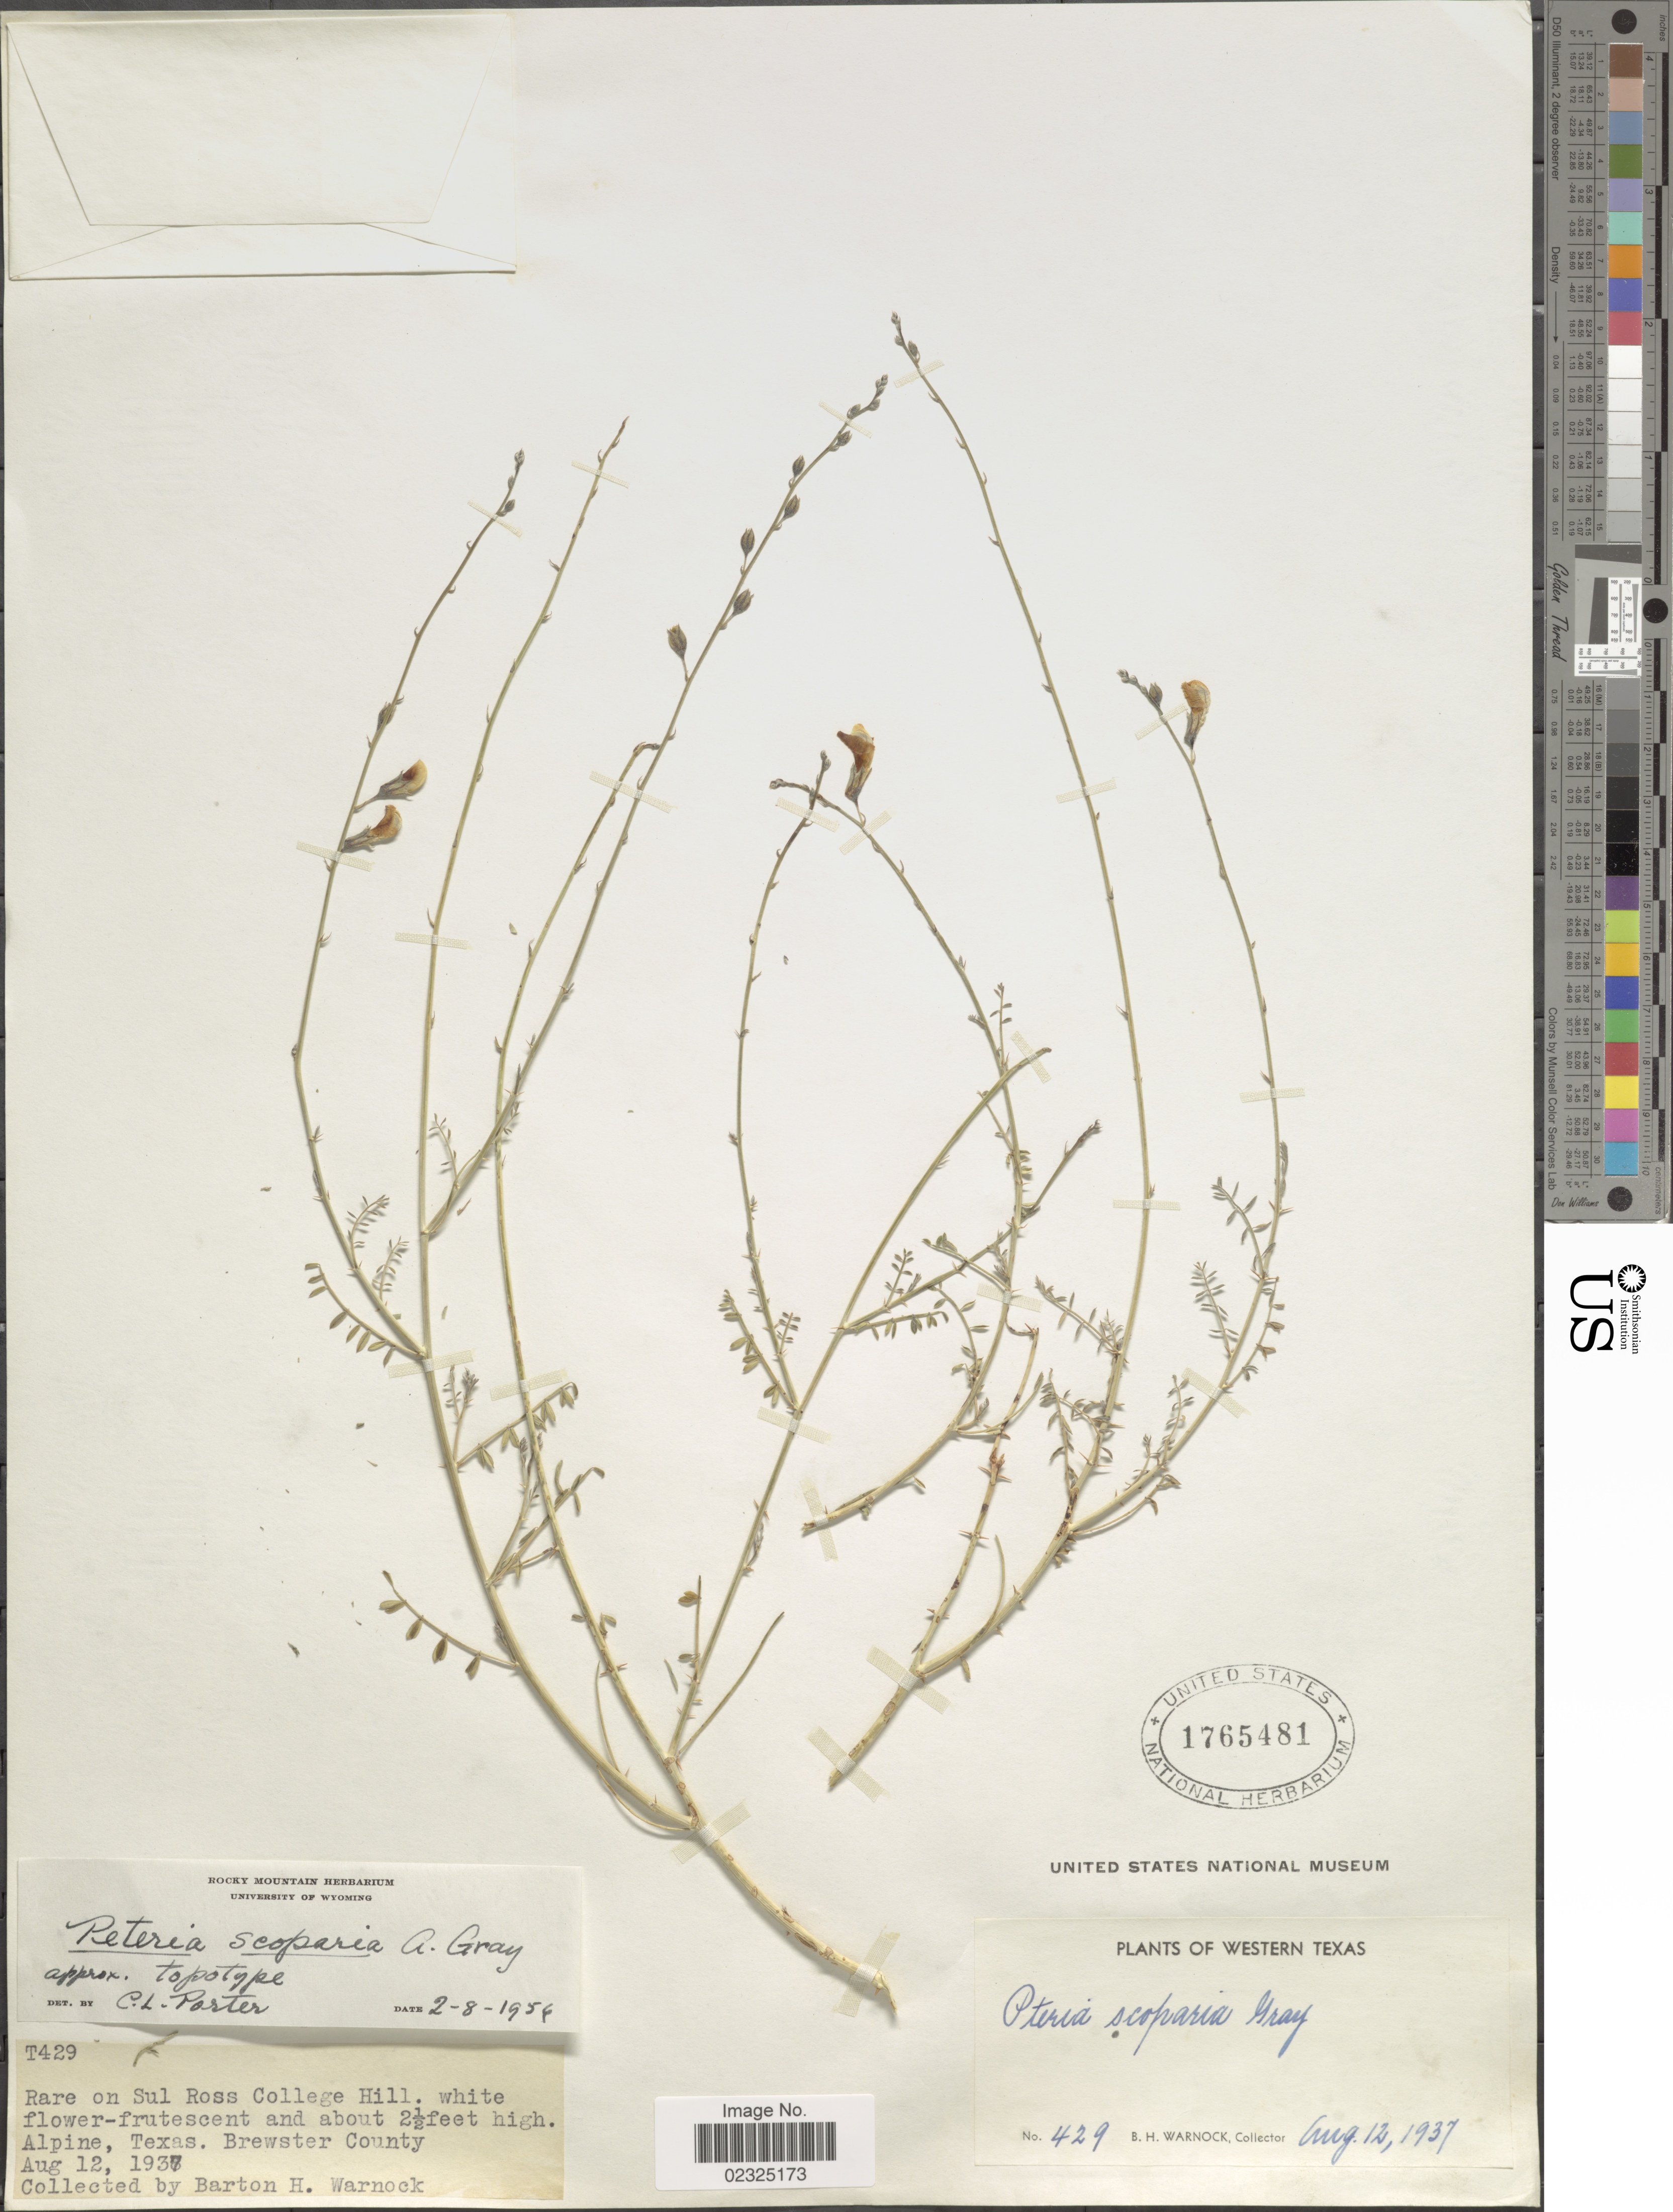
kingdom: Plantae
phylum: Tracheophyta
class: Magnoliopsida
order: Fabales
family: Fabaceae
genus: Peteria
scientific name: Peteria scoparia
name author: A. Gray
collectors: B. H. Warnock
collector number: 429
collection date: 1937-08-12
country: United States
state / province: Texas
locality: Western Texas, Rare on Sul Ross College Hill, Brewster County.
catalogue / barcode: US 1765481